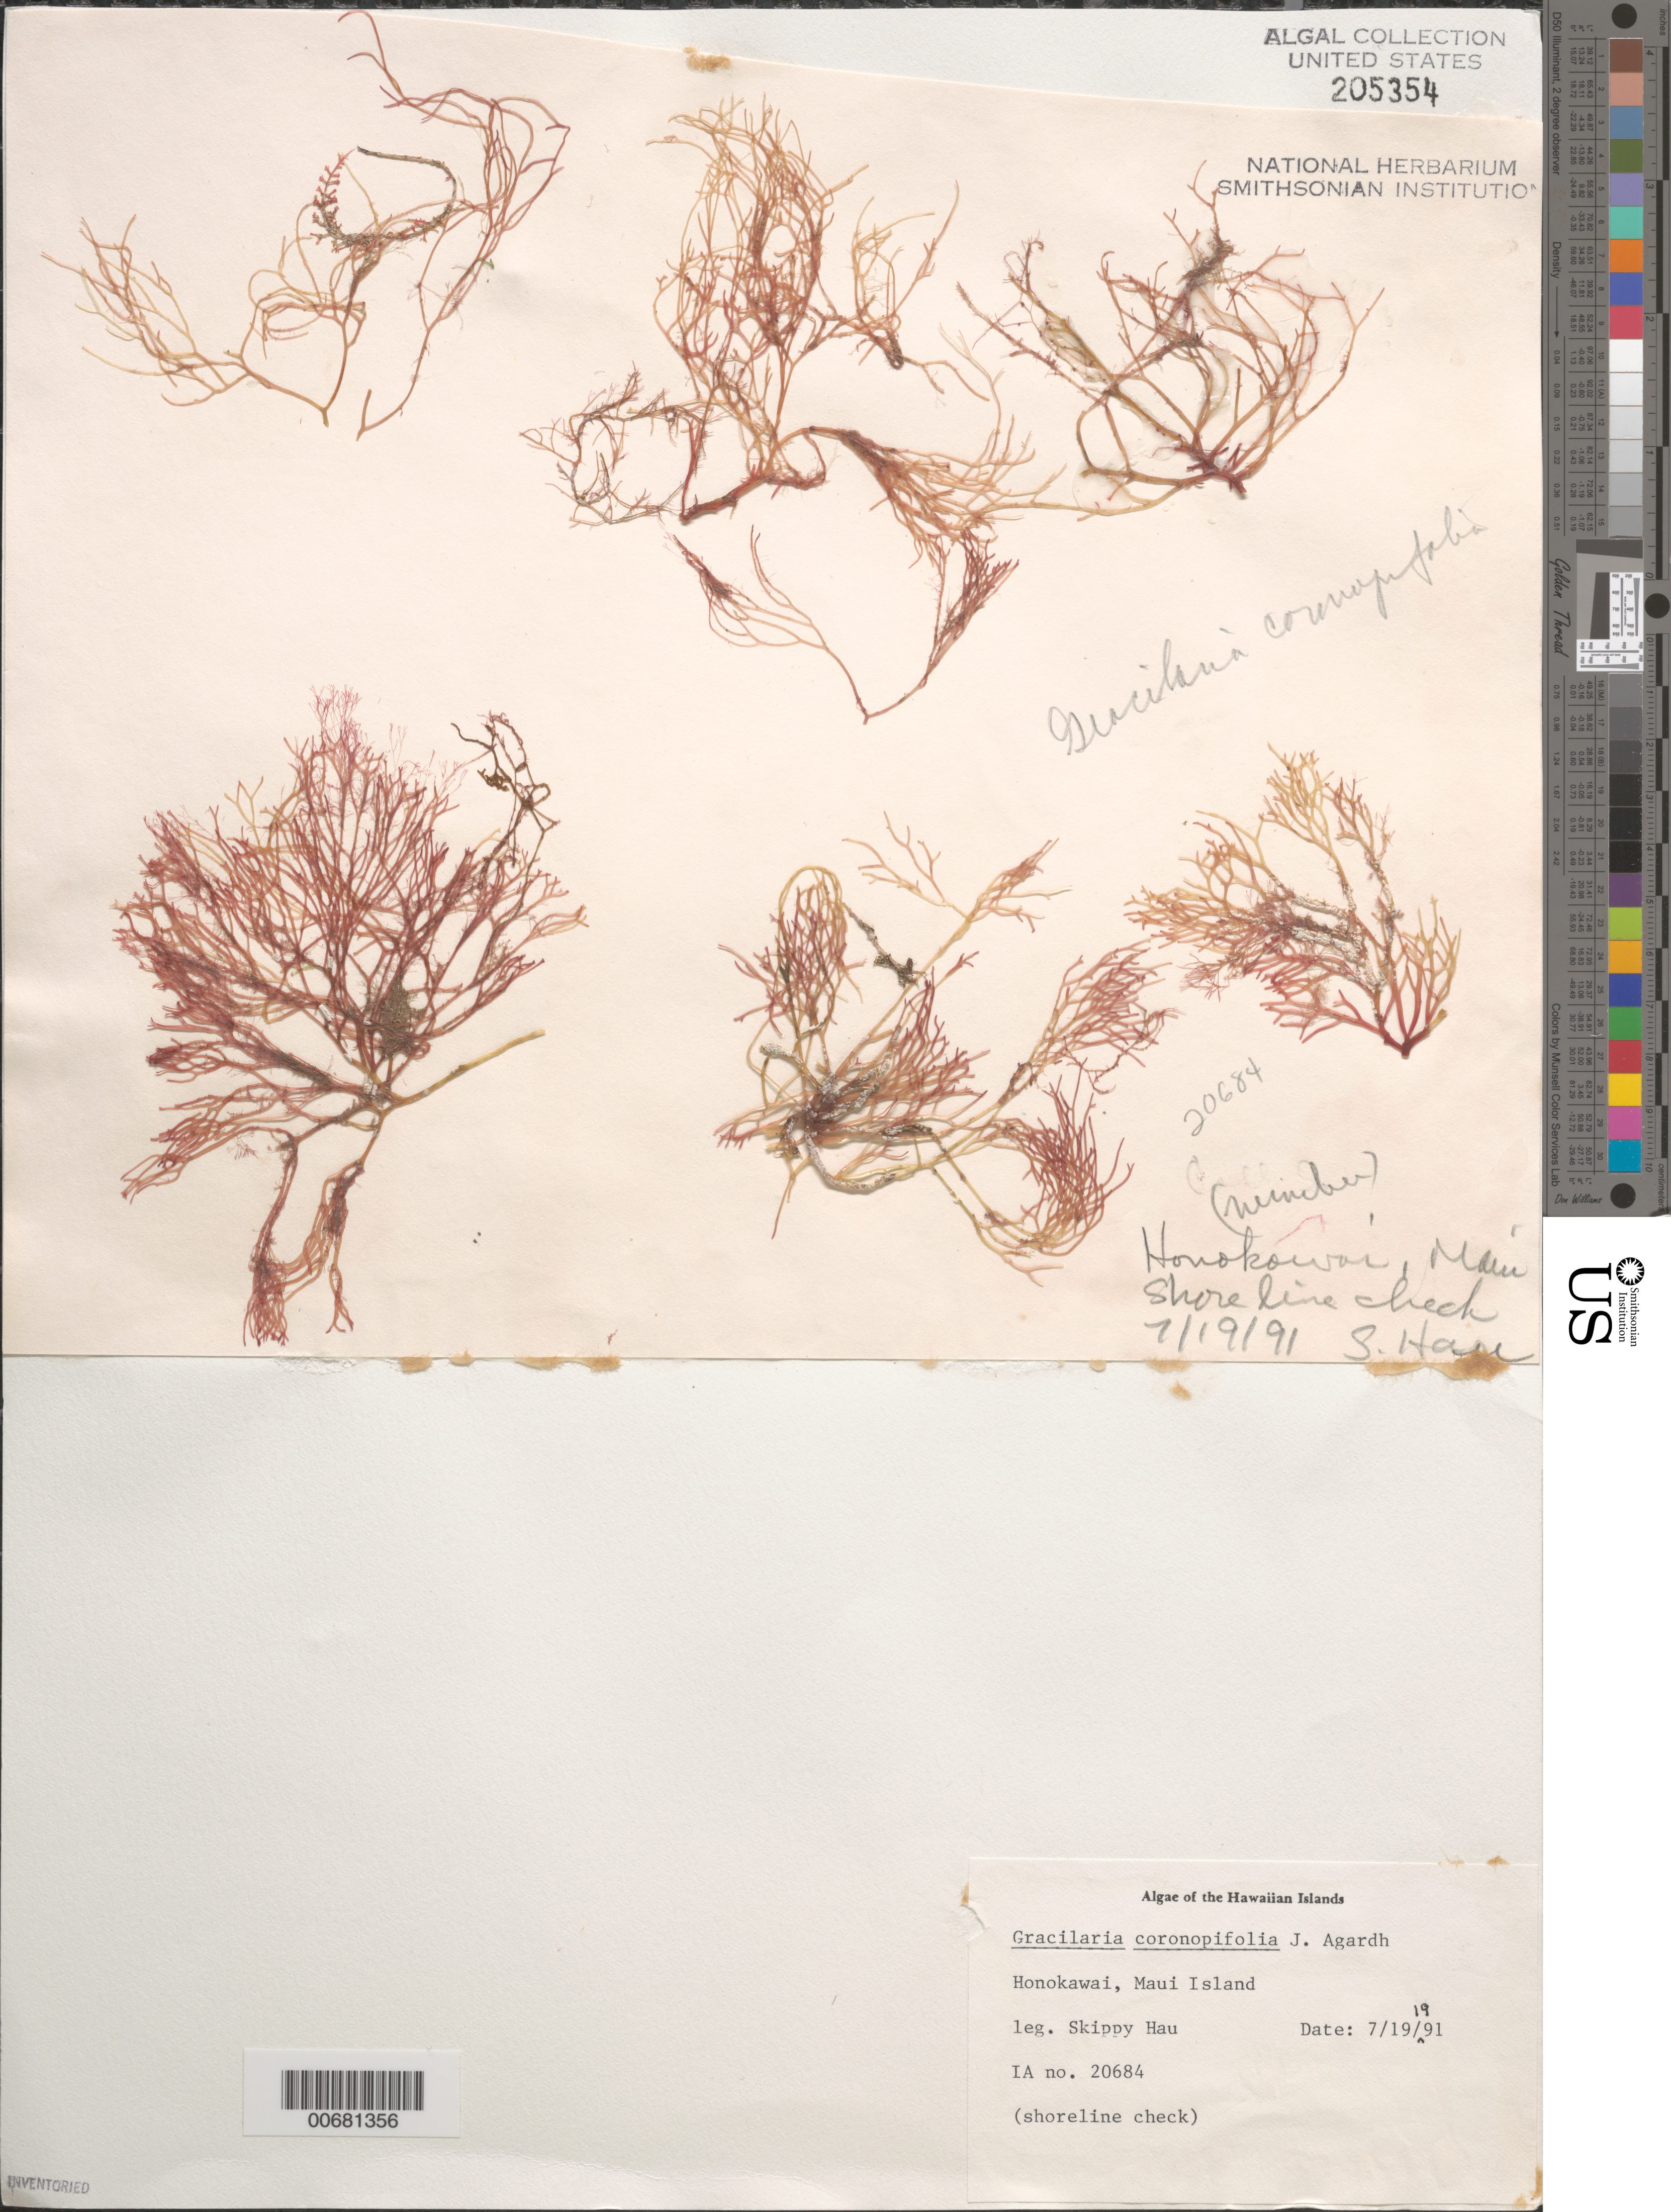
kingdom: Plantae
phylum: Rhodophyta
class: Florideophyceae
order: Gracilariales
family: Gracilariaceae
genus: Gracilaria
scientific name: Gracilaria coronopifolia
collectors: S. Hau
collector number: IAA 20684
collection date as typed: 19 Jul 1991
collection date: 1991-07-19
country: United States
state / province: Hawaii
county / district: Maui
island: Maui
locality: Honokawai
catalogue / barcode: US 205354